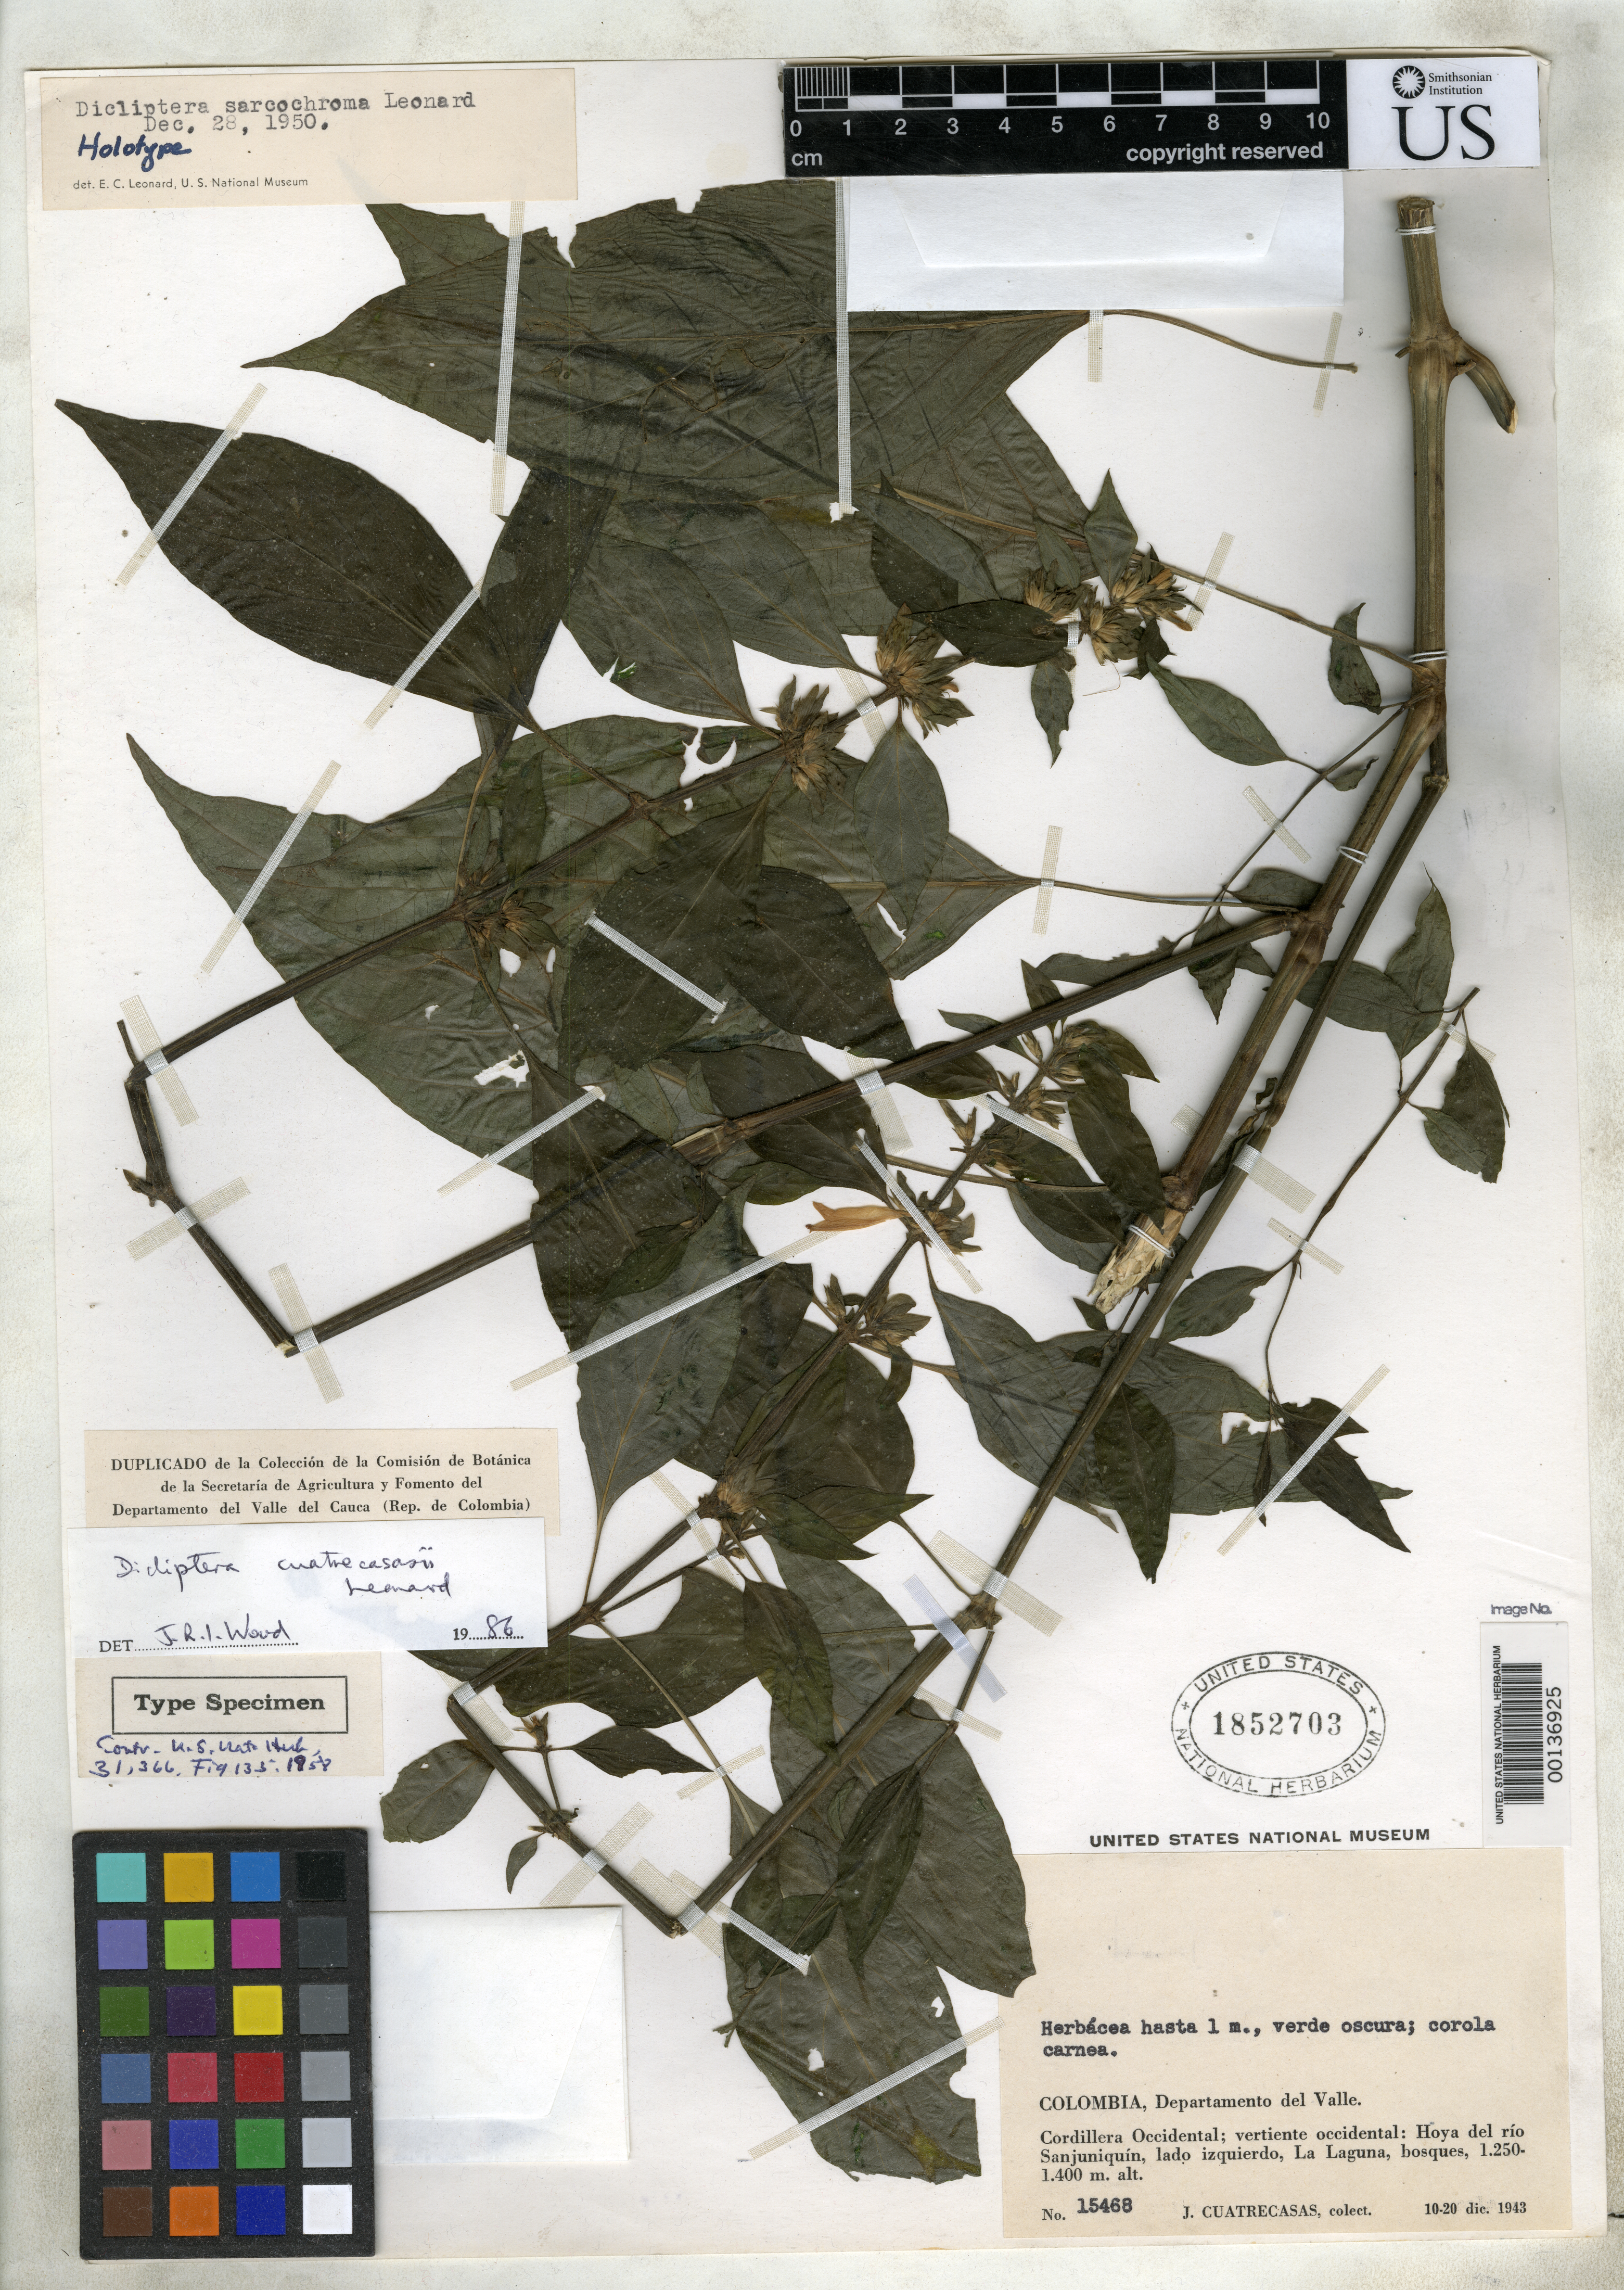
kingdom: Plantae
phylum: Tracheophyta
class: Magnoliopsida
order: Lamiales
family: Acanthaceae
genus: Dicliptera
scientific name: Dicliptera sarcochroma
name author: Leonard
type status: Holotype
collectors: J. Cuatrecasas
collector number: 15468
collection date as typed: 10 Dec 1943 to 20 Dec 1943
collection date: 1943-12-10/1943-12-20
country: Colombia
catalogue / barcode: US 1852703